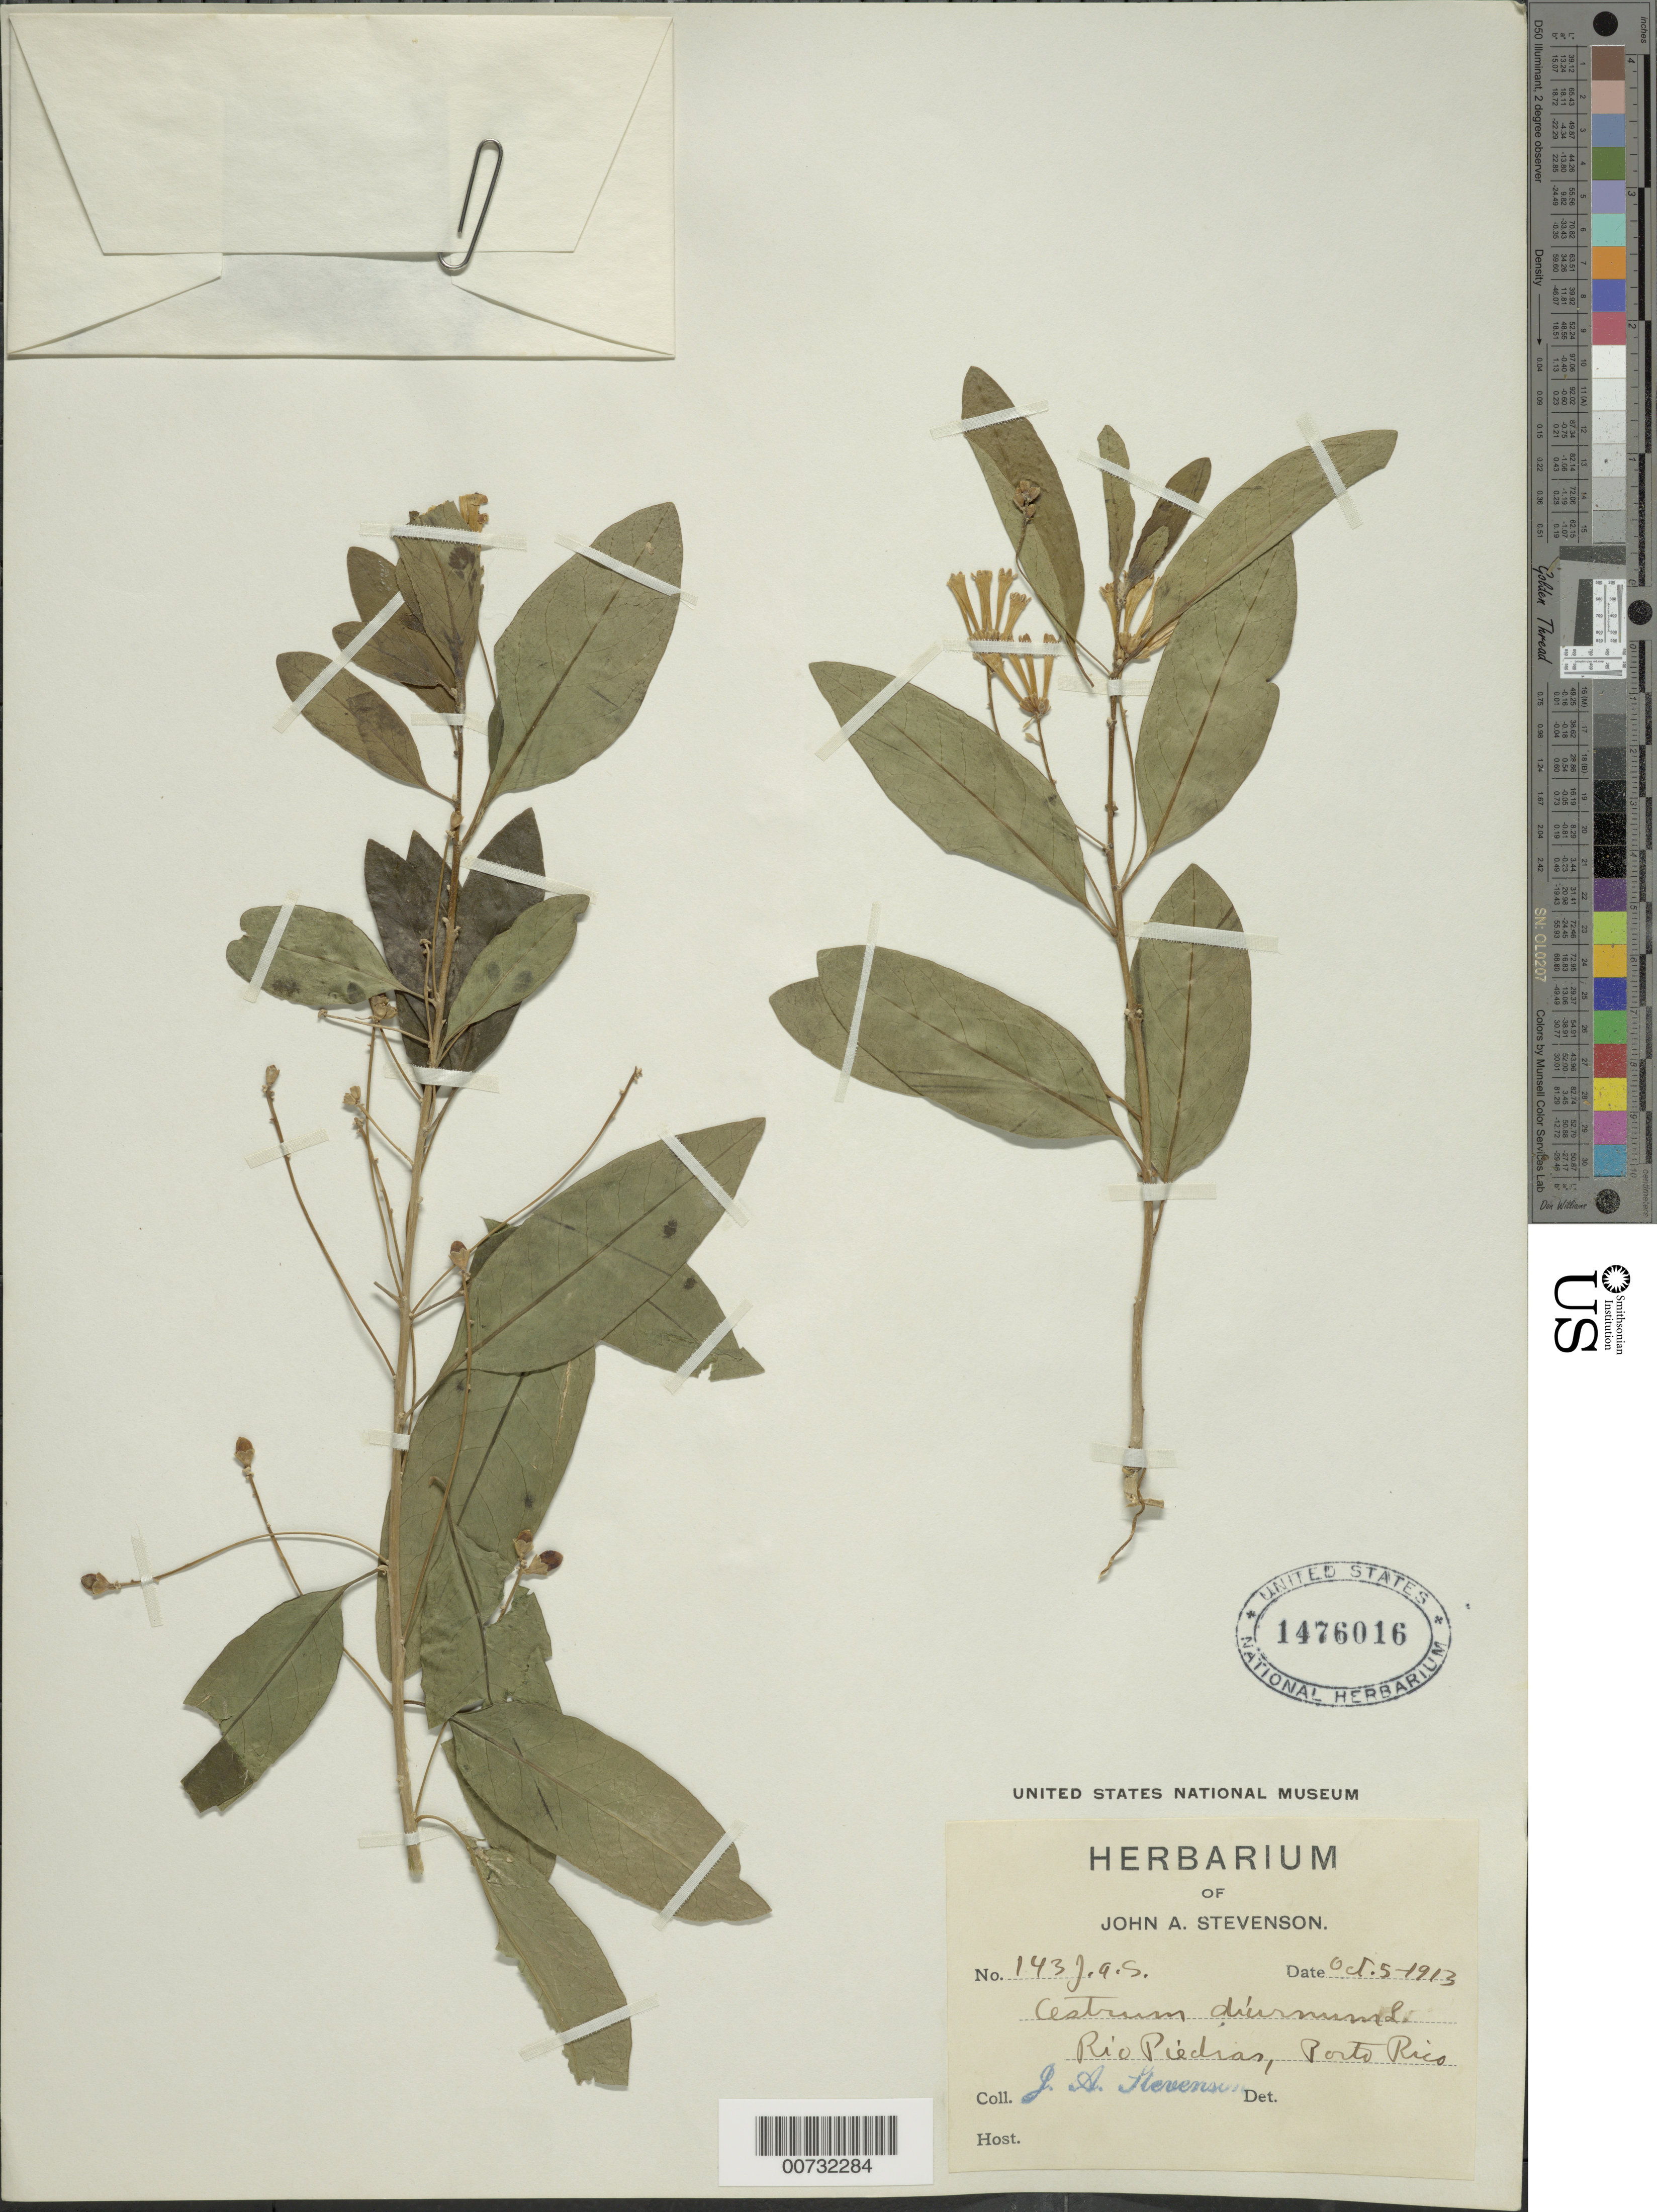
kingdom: Plantae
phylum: Tracheophyta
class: Magnoliopsida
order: Solanales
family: Solanaceae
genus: Cestrum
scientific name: Cestrum diurnum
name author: L.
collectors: J. Stevenson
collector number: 143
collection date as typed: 05 Oct 1913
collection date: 1913-10-05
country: Puerto Rico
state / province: San Juan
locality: Rio Piedras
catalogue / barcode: US 1476016